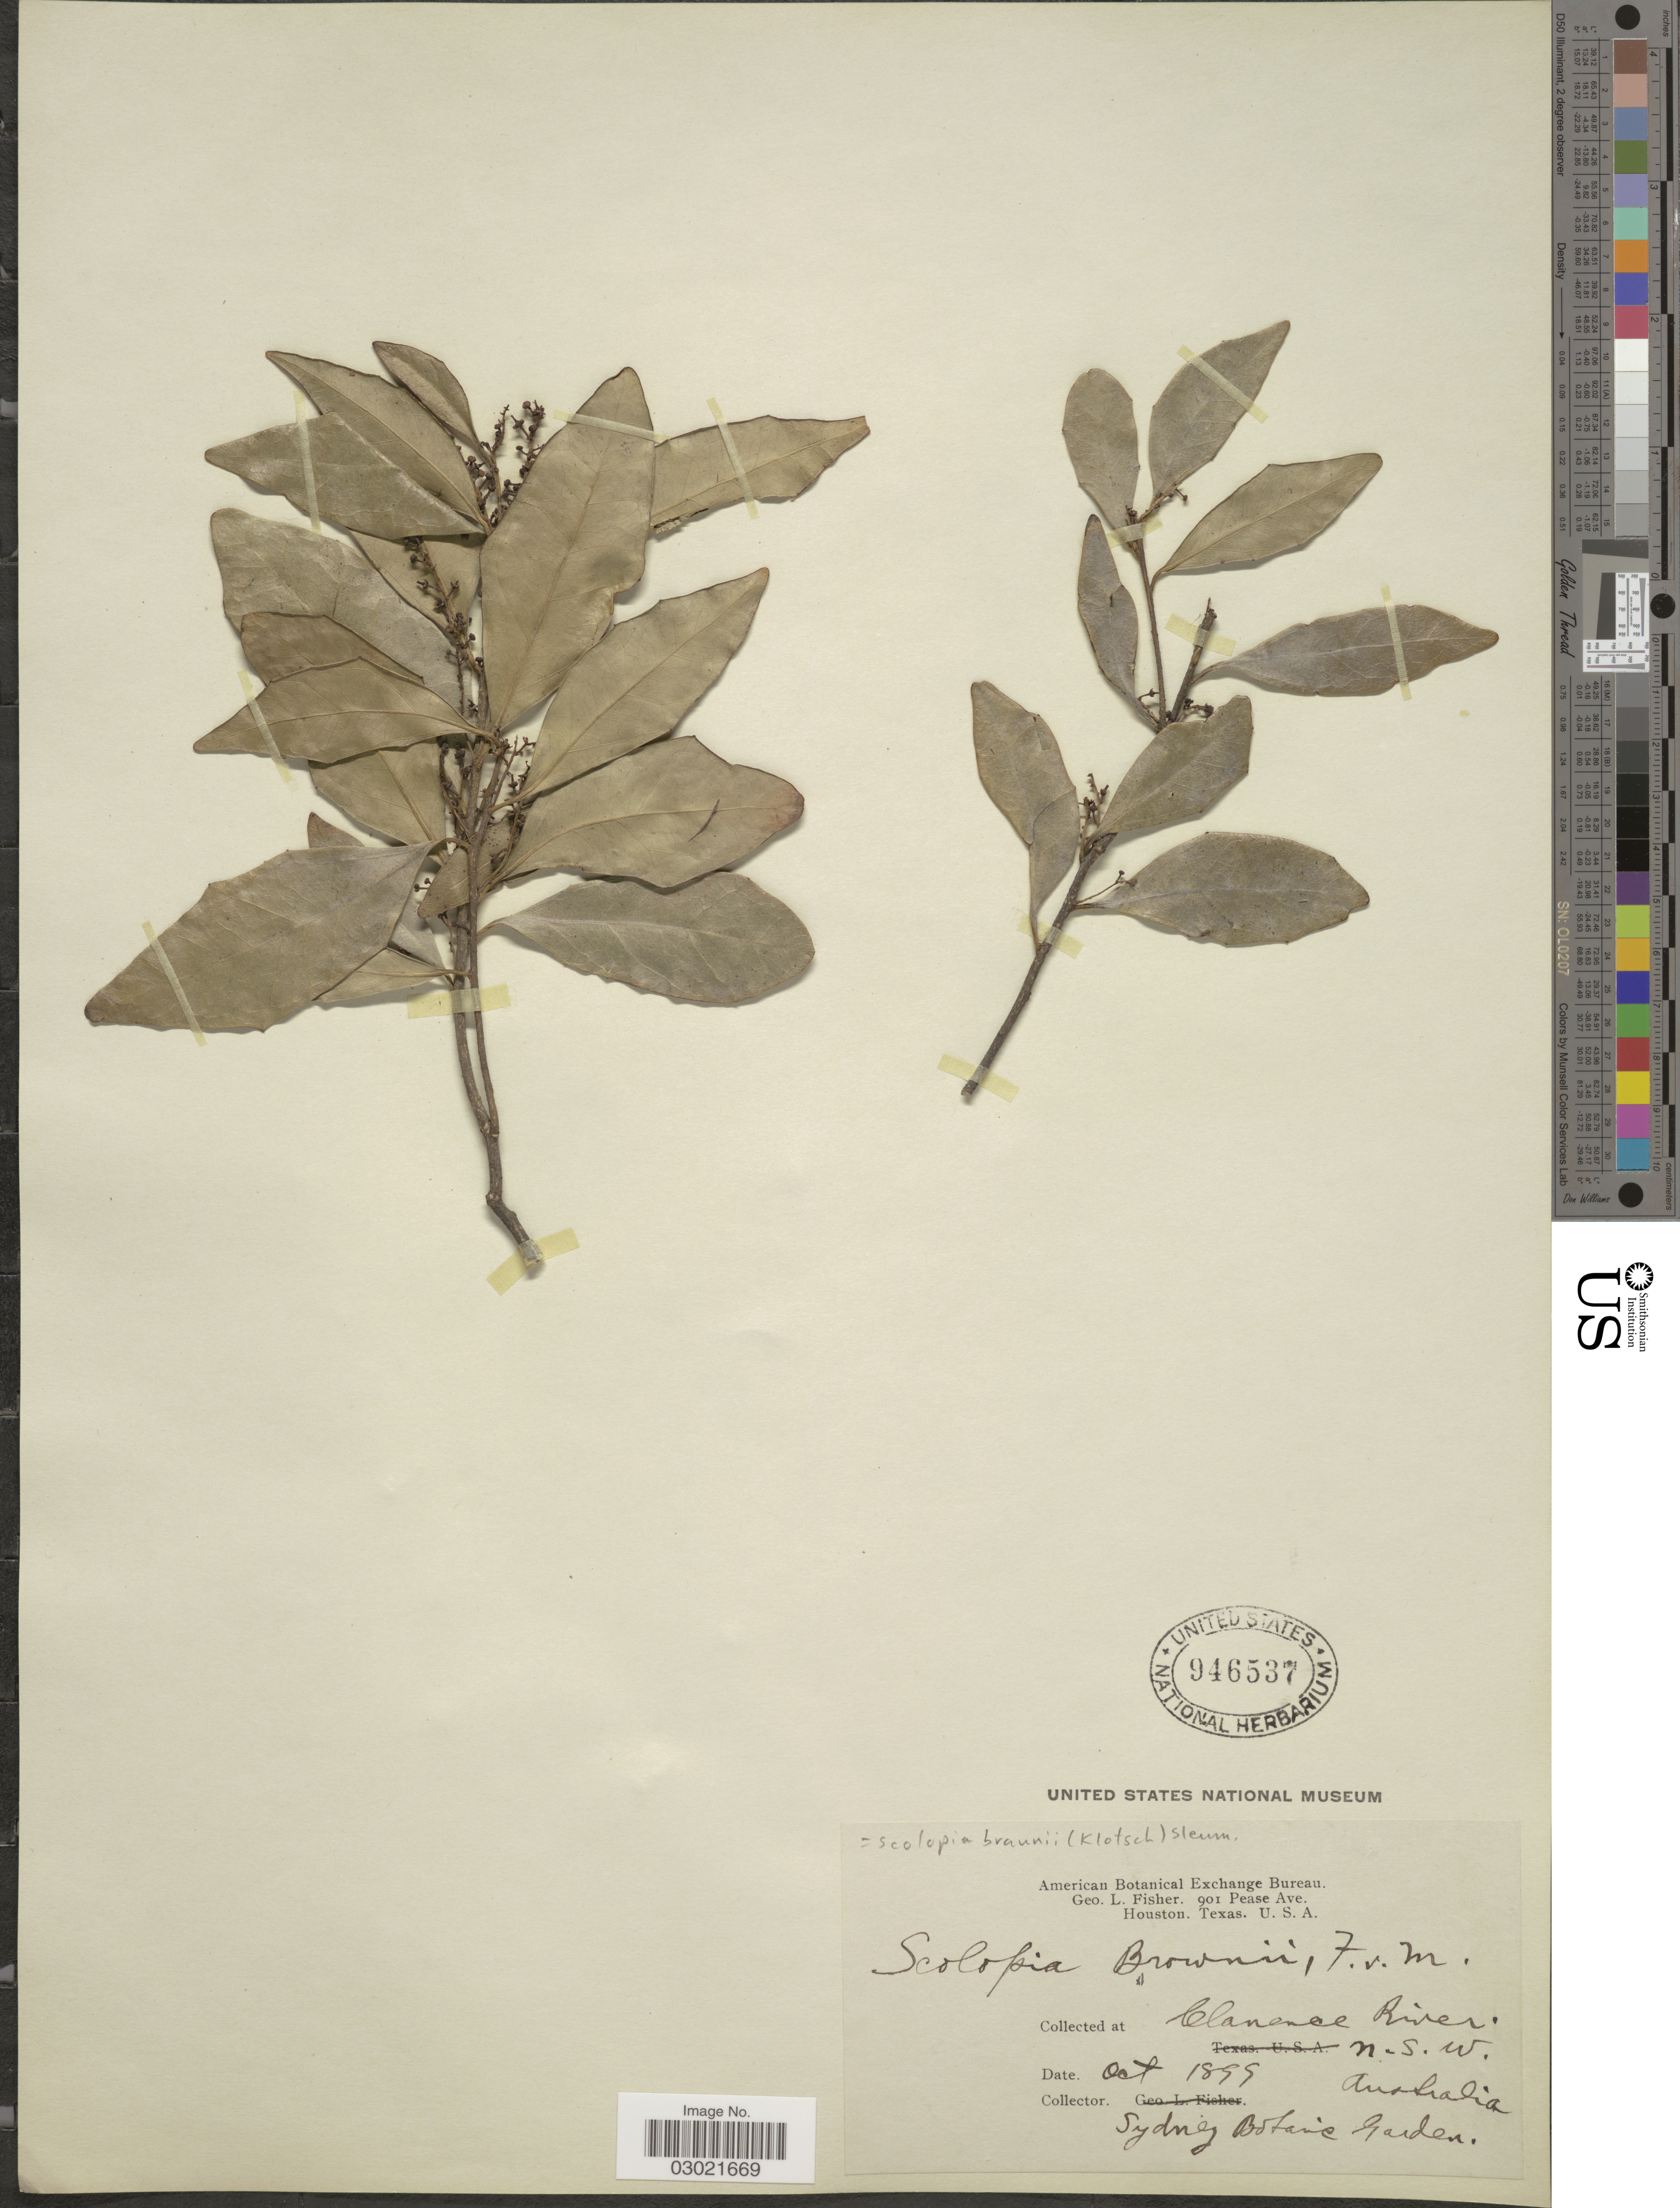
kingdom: Plantae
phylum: Tracheophyta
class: Magnoliopsida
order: Malpighiales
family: Salicaceae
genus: Scolopia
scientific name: Scolopia braunii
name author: (Klotzsch) Sleumer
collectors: G. L. Fisher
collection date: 1899-10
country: Australia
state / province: New South Wales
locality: Clanence River. N.S.W. Sydney Botanic Garden.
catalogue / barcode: US 946537